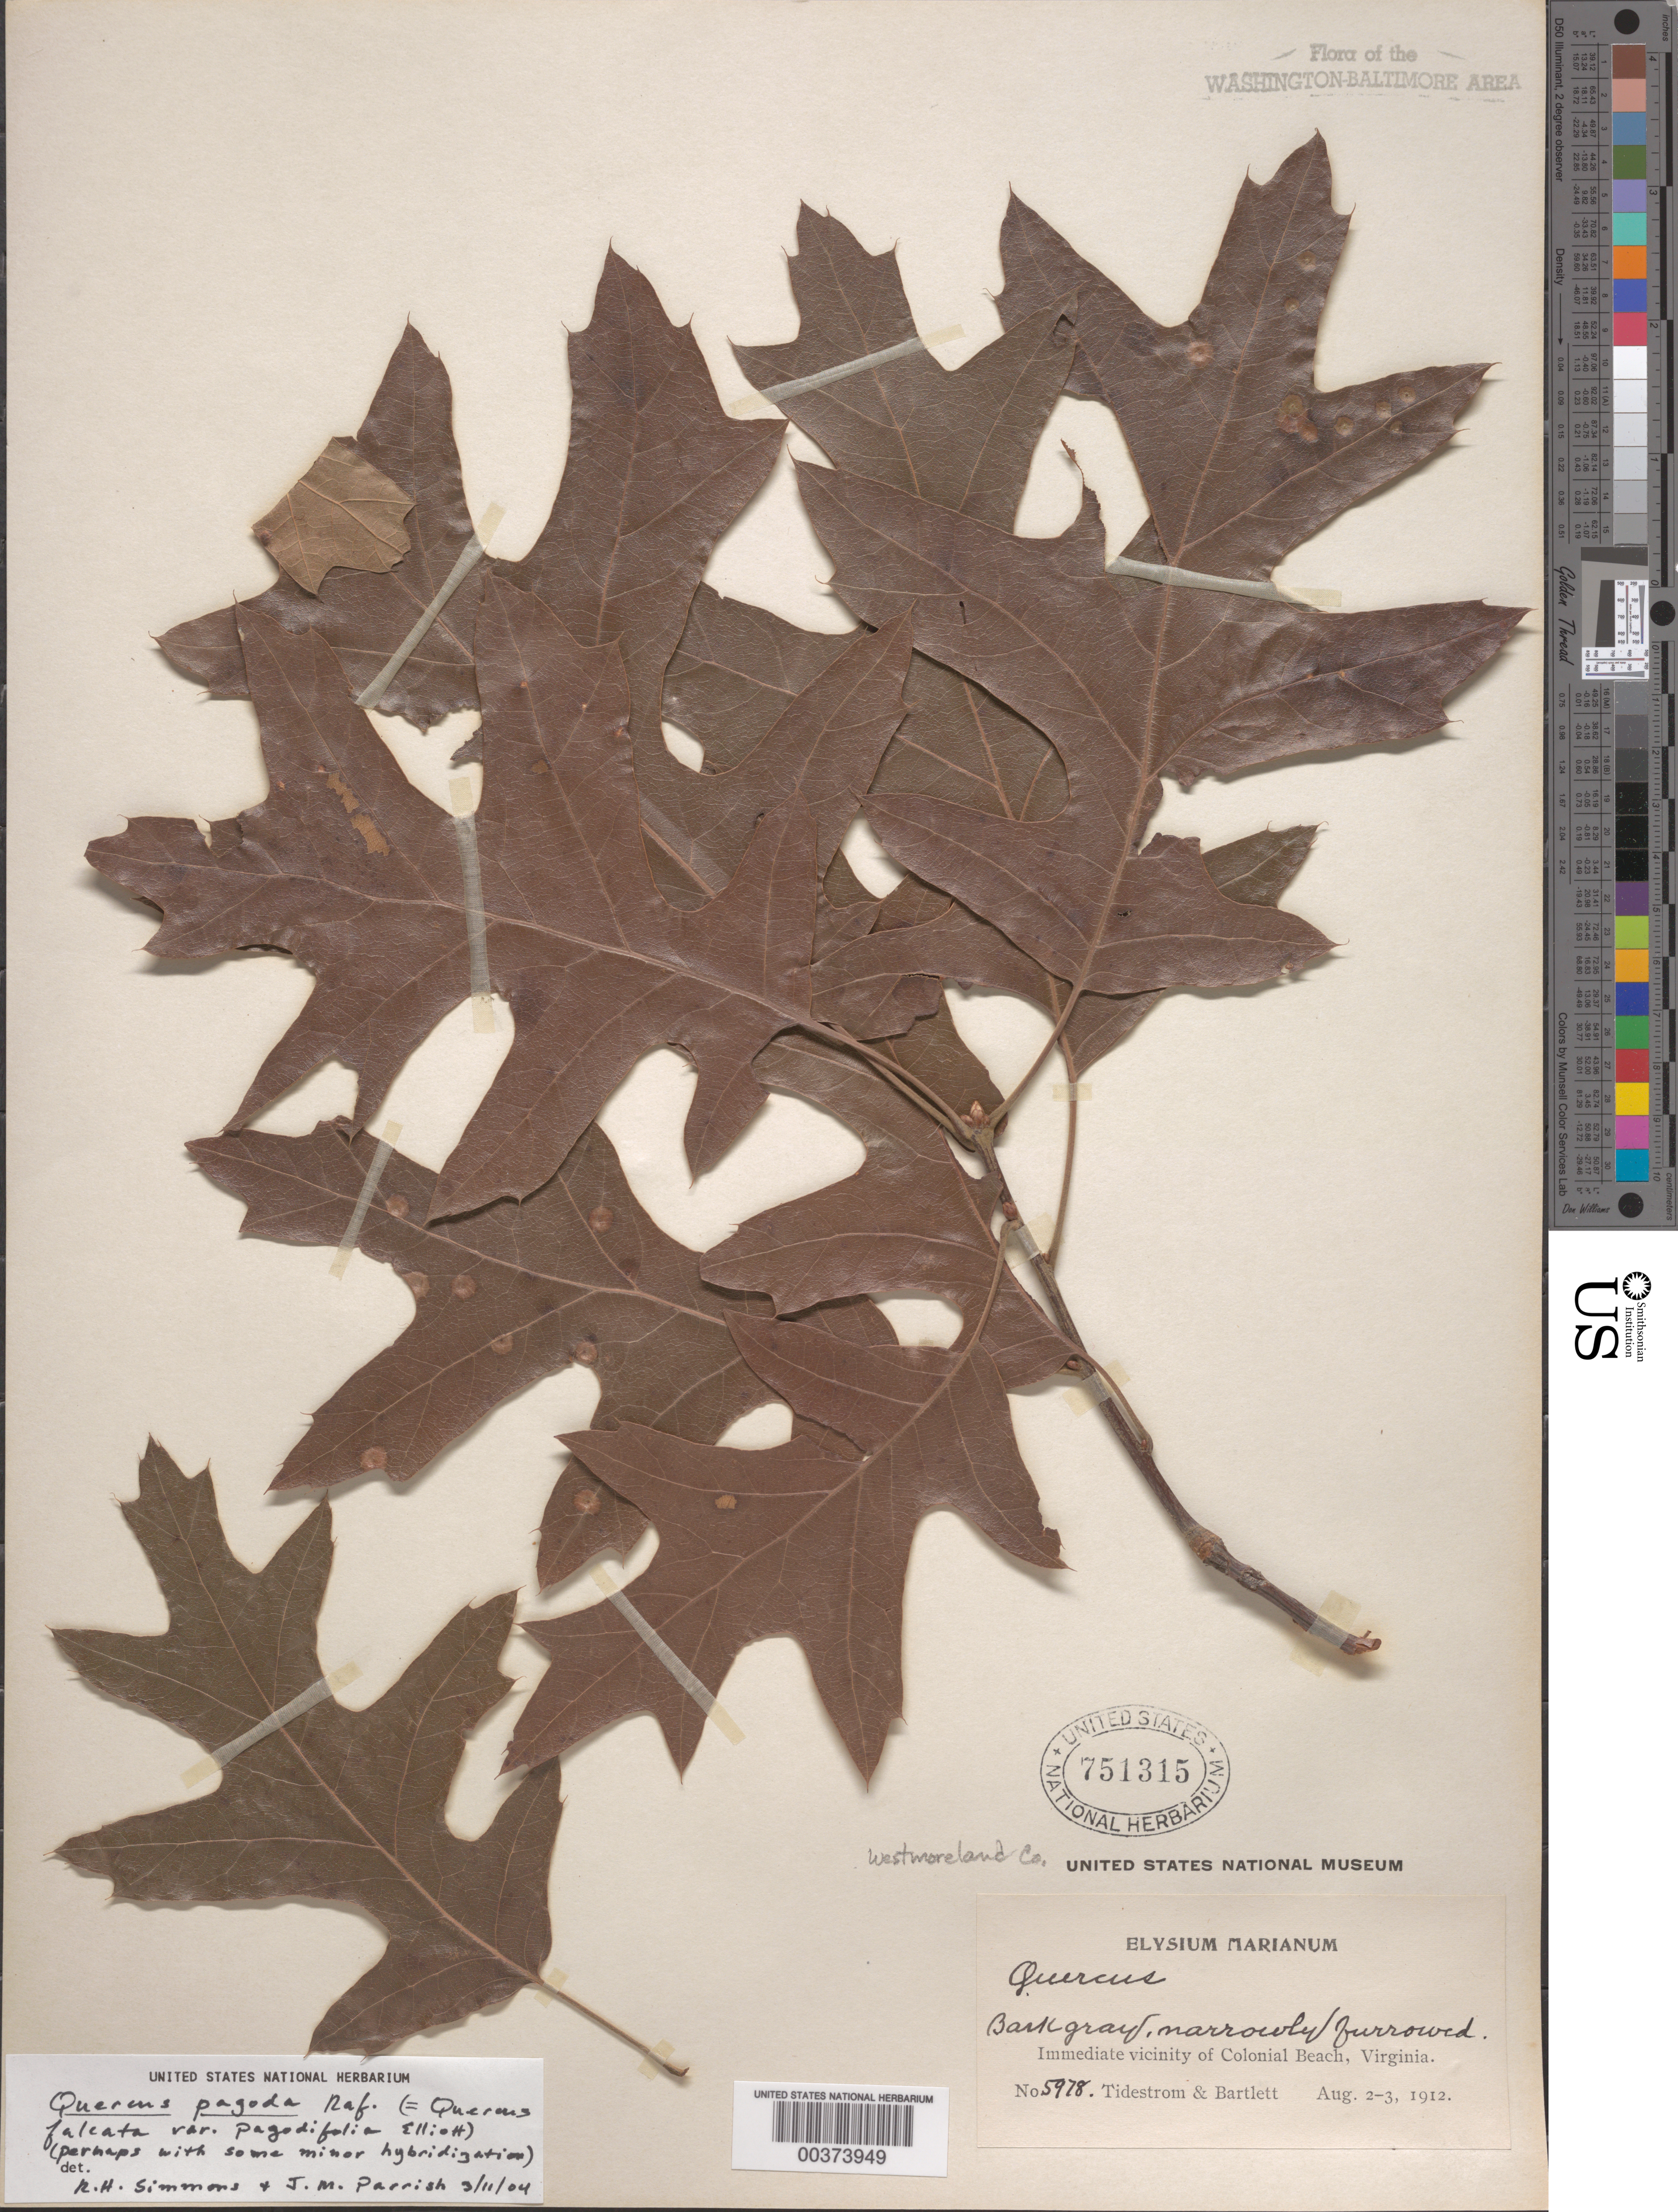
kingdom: Plantae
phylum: Tracheophyta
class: Magnoliopsida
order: Fagales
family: Fagaceae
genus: Quercus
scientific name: Quercus pagoda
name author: Raf.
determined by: Simmons, R. H., (UNITED STATES)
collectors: I. F. Tidestrom & H. H. Bartlett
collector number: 5978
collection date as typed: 02 Aug 1912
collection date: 1912-08-02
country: United States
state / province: Virginia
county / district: Westmoreland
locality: Colonial Beach vicinity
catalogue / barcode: US 751315